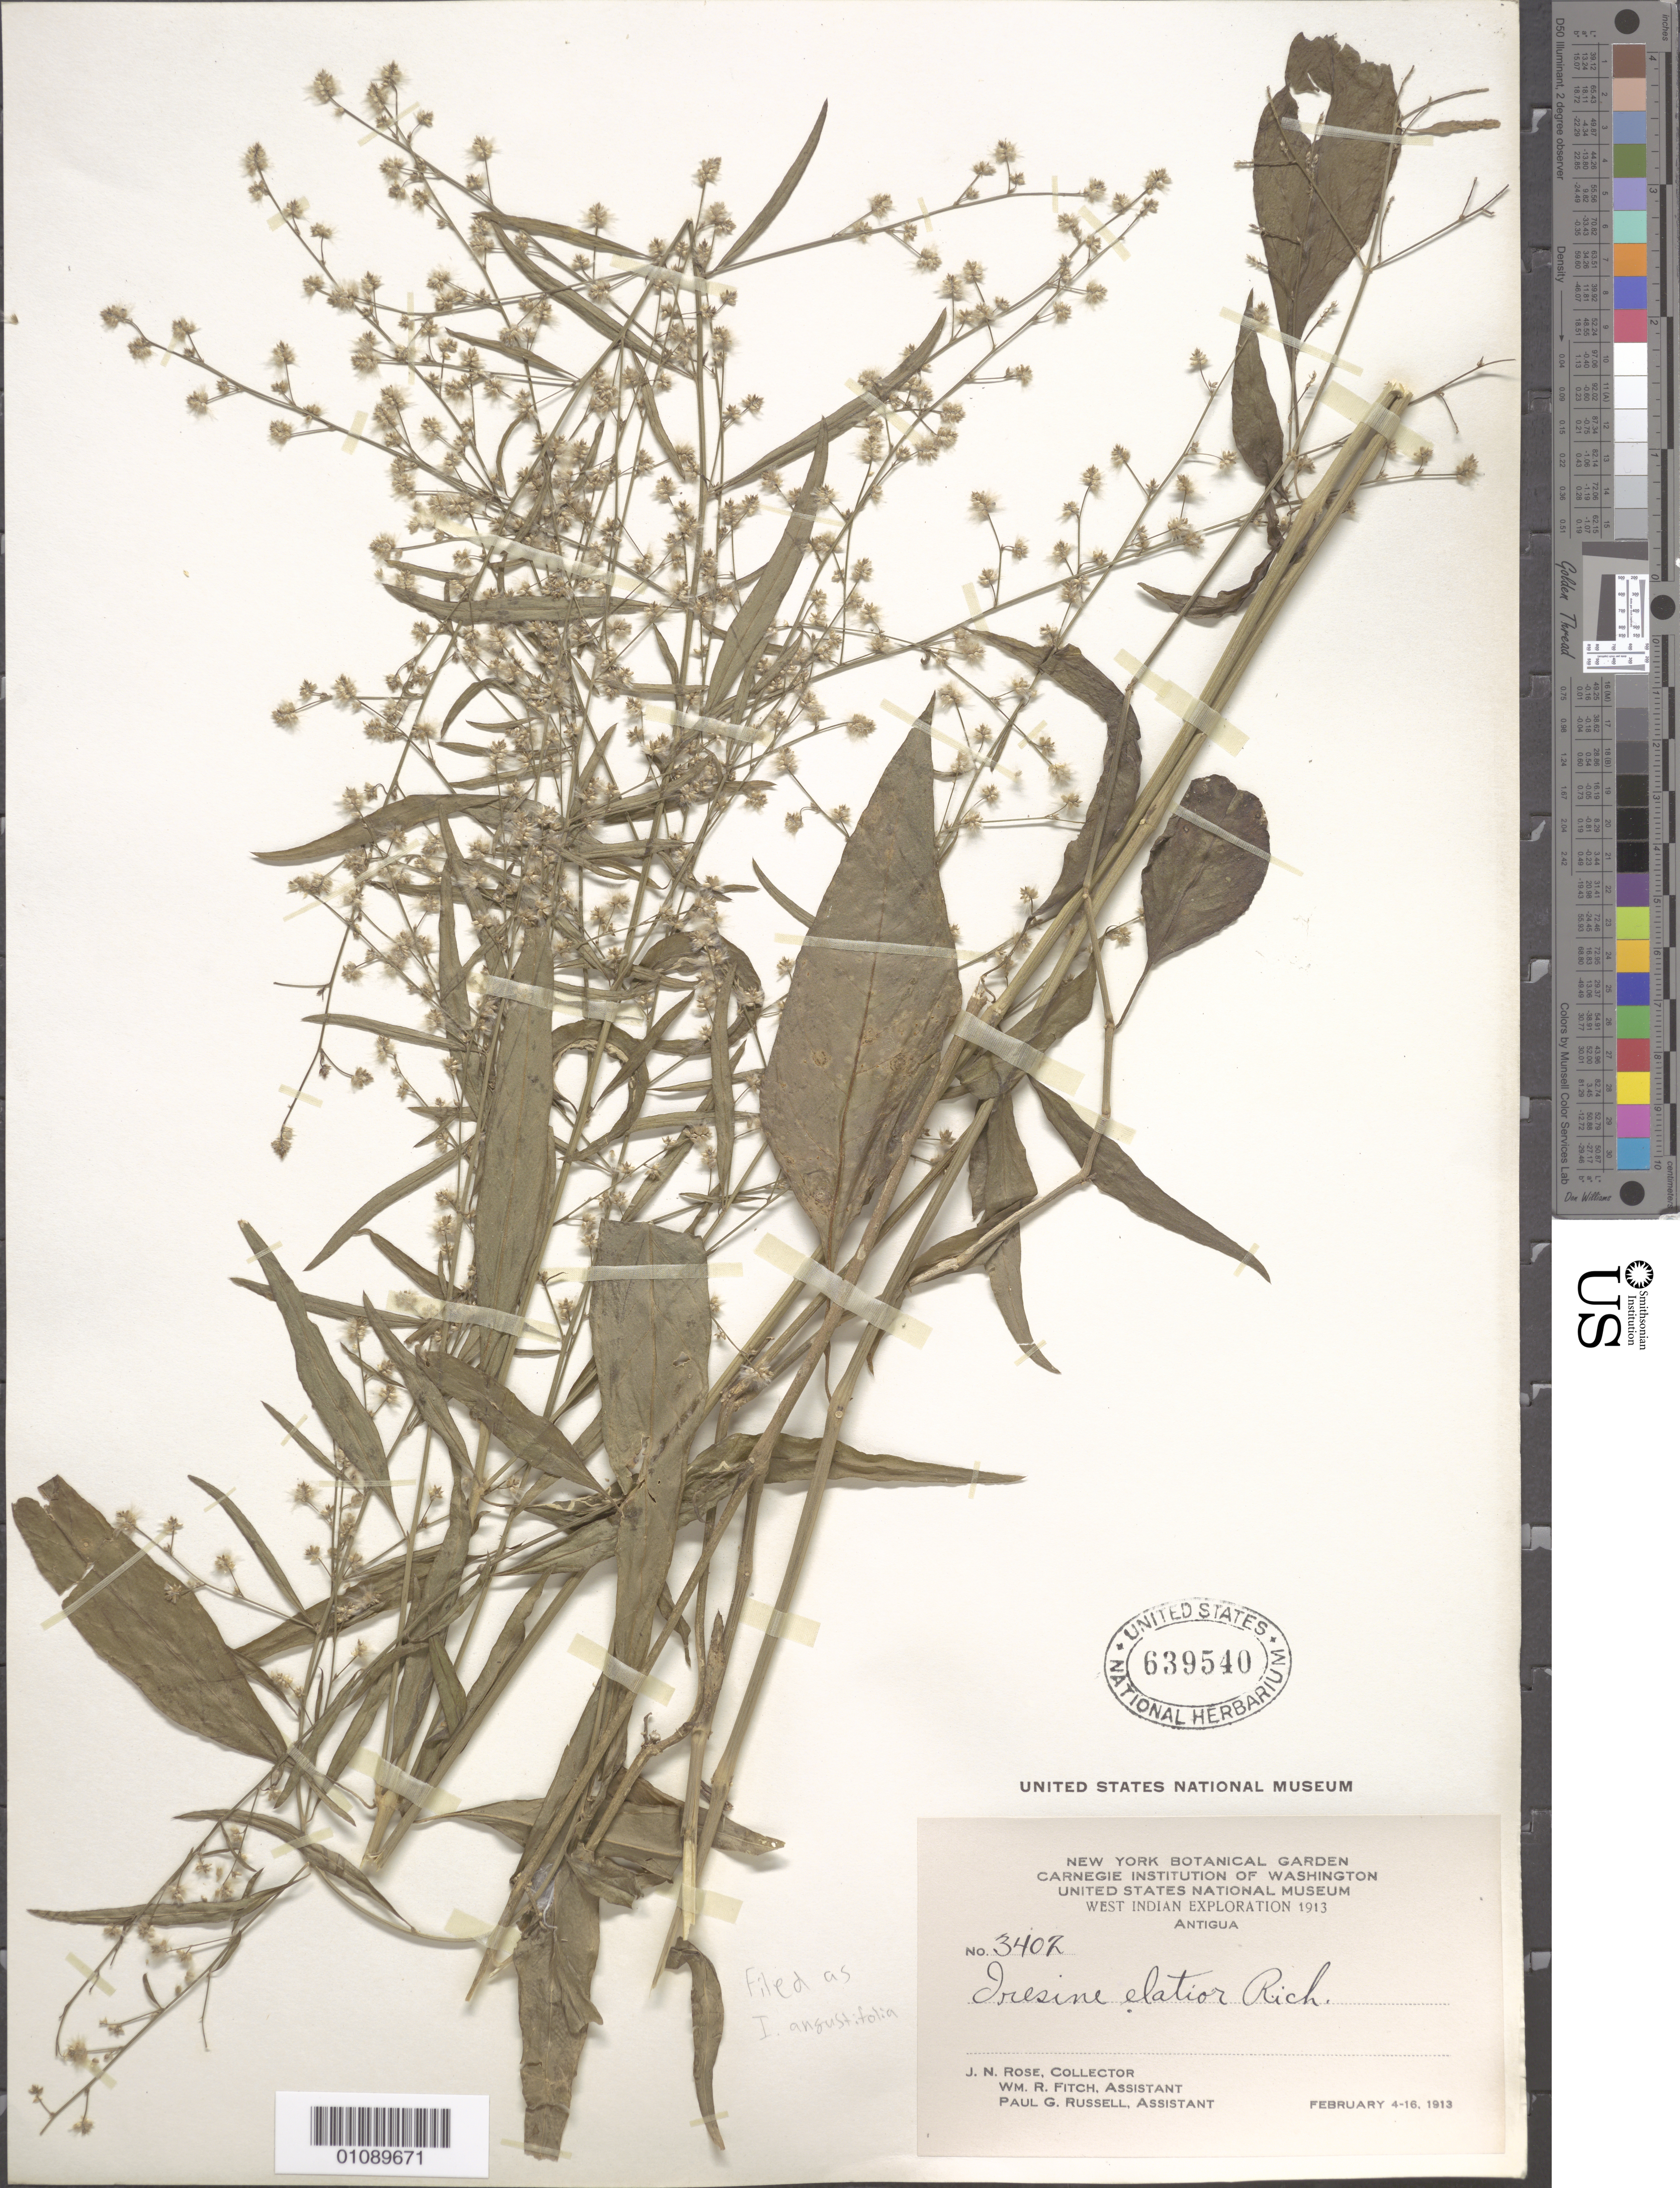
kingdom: Plantae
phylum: Tracheophyta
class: Magnoliopsida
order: Caryophyllales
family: Amaranthaceae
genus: Iresine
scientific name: Iresine angustifolia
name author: Euphrasén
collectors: J. N. Rose, W. R. Fitch & P. G. Russell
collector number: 3407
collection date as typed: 04 Feb 1913 to 16 Feb 1913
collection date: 1913-02-04/1913-02-16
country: Antigua and Barbuda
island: Antigua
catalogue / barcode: US 639540